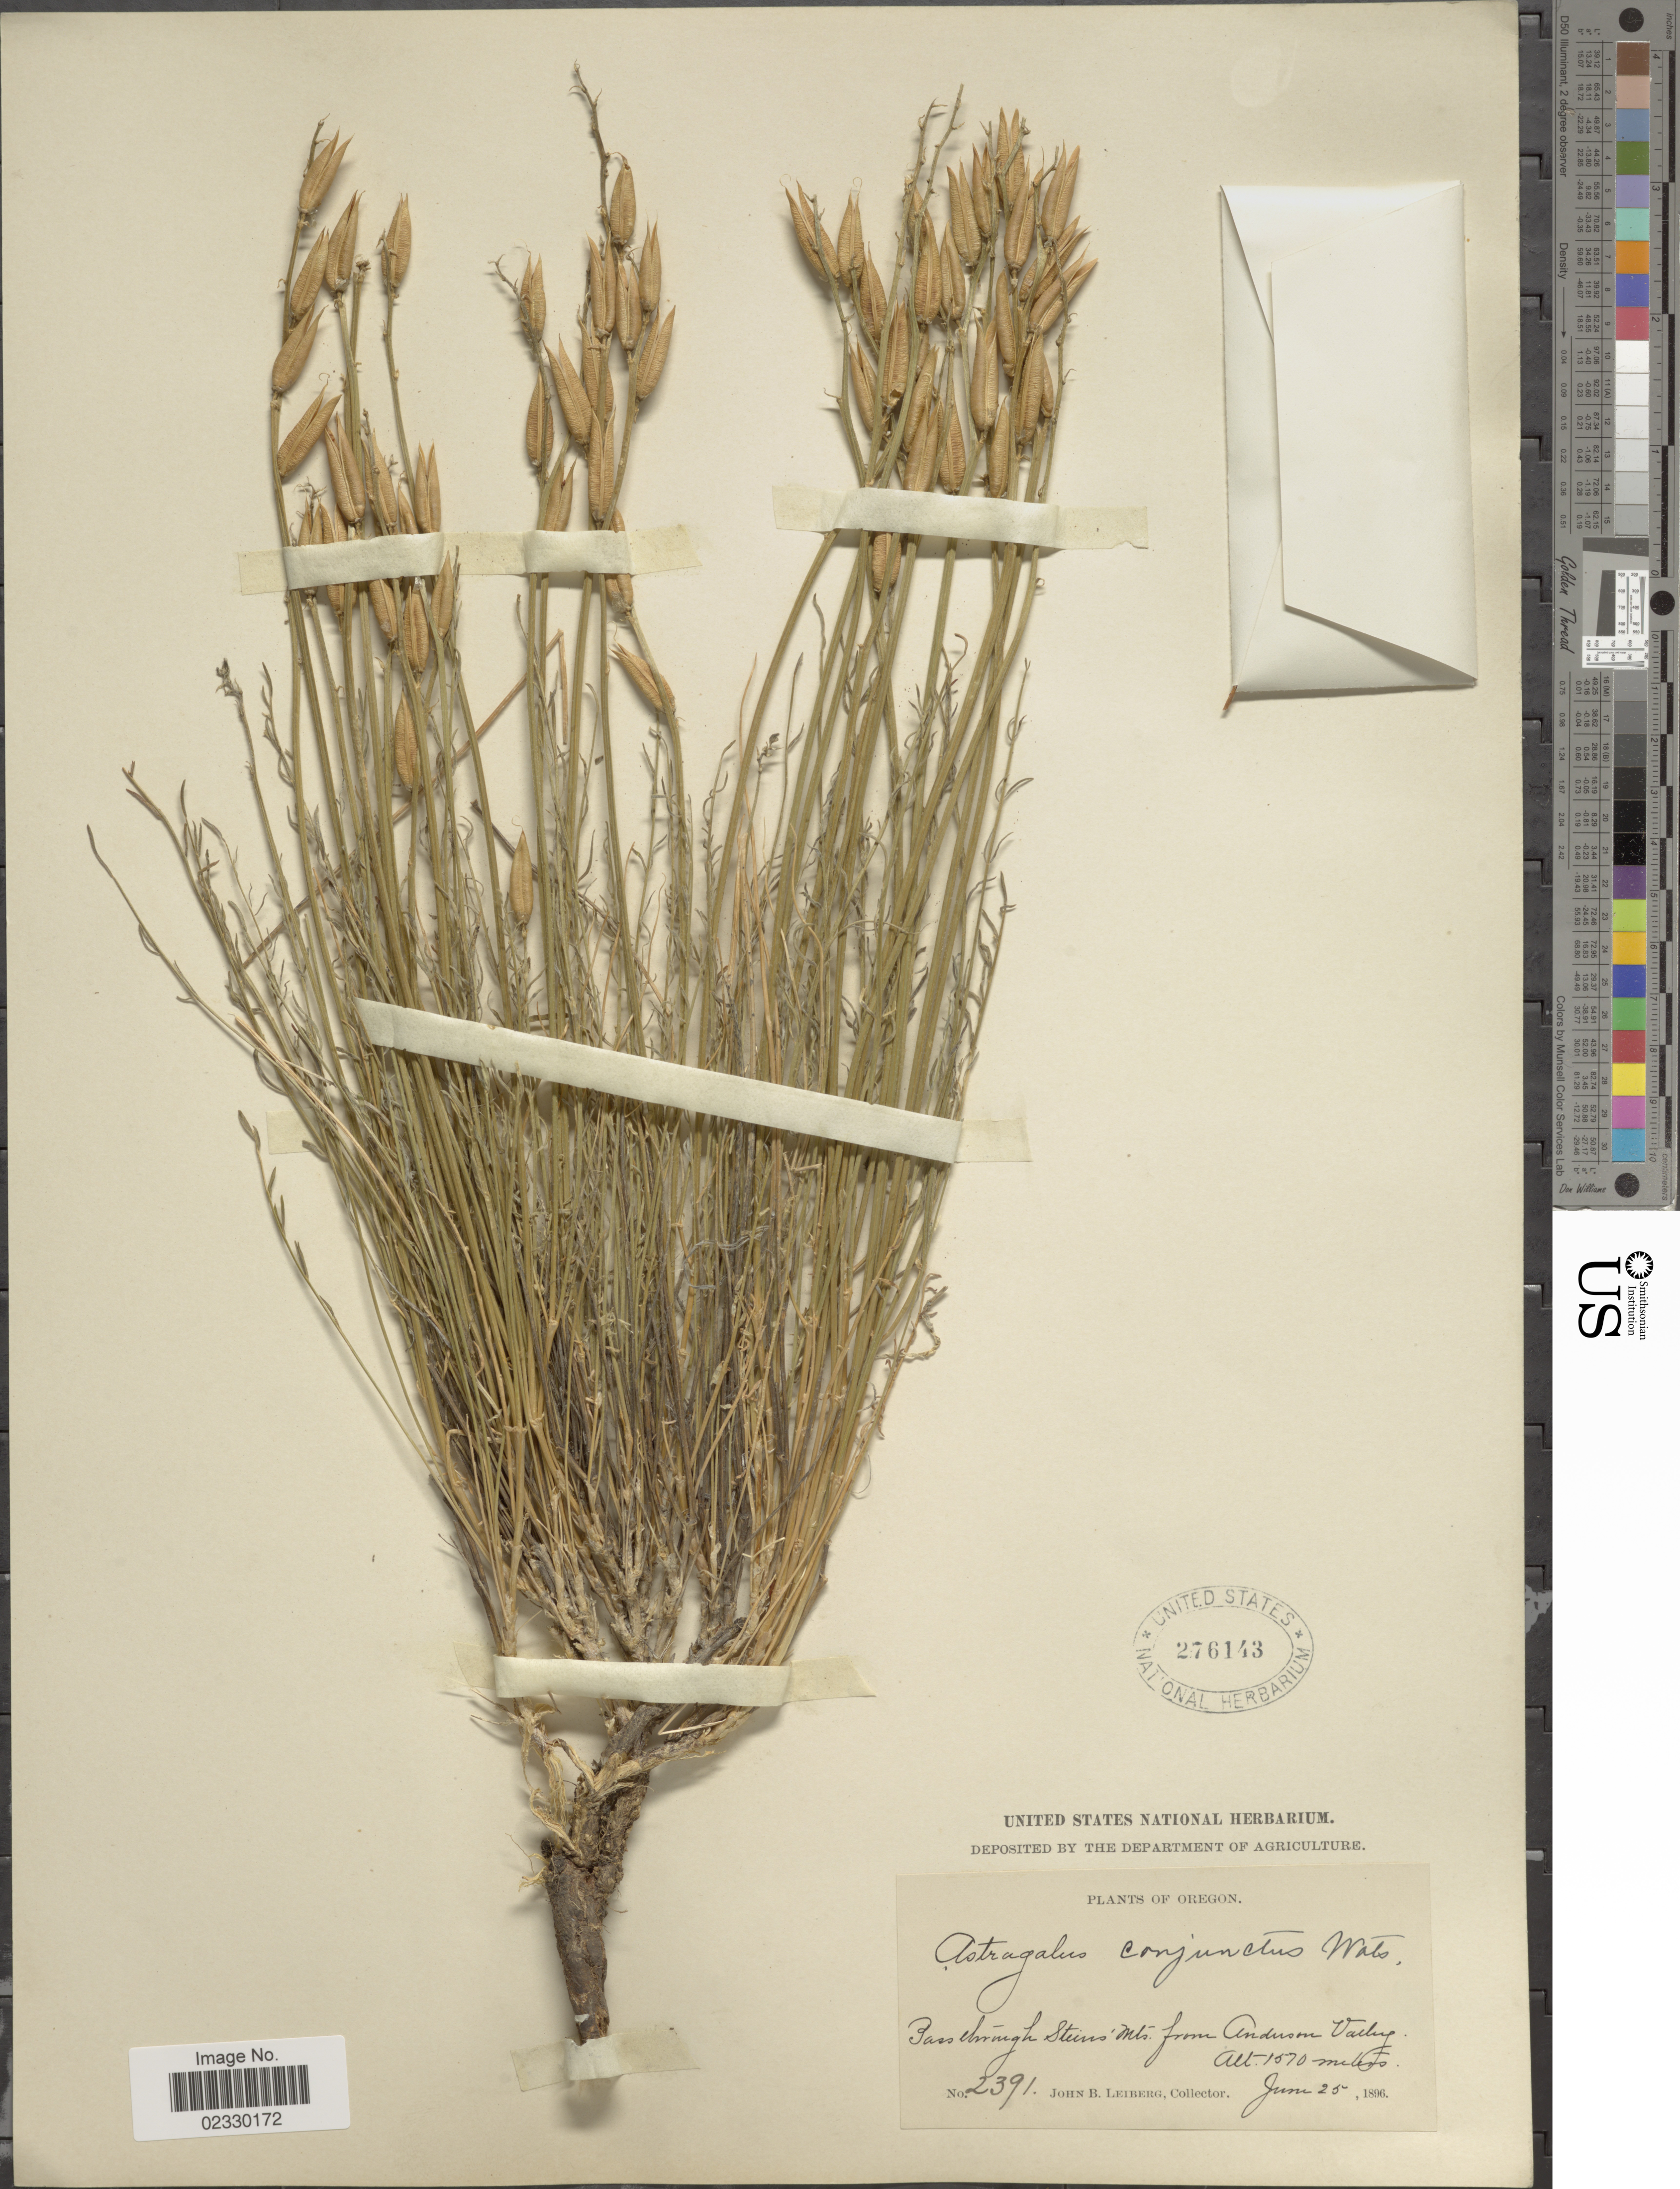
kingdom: Plantae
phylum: Tracheophyta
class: Magnoliopsida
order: Fabales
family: Fabaceae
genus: Astragalus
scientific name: Astragalus conjunctus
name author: S. Watson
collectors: J. B. Leiberg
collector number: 2391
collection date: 1896-06-25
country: United States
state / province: Oregon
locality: Pass through Stevens Mts from Anderson Valley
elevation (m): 1570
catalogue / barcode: US 276143